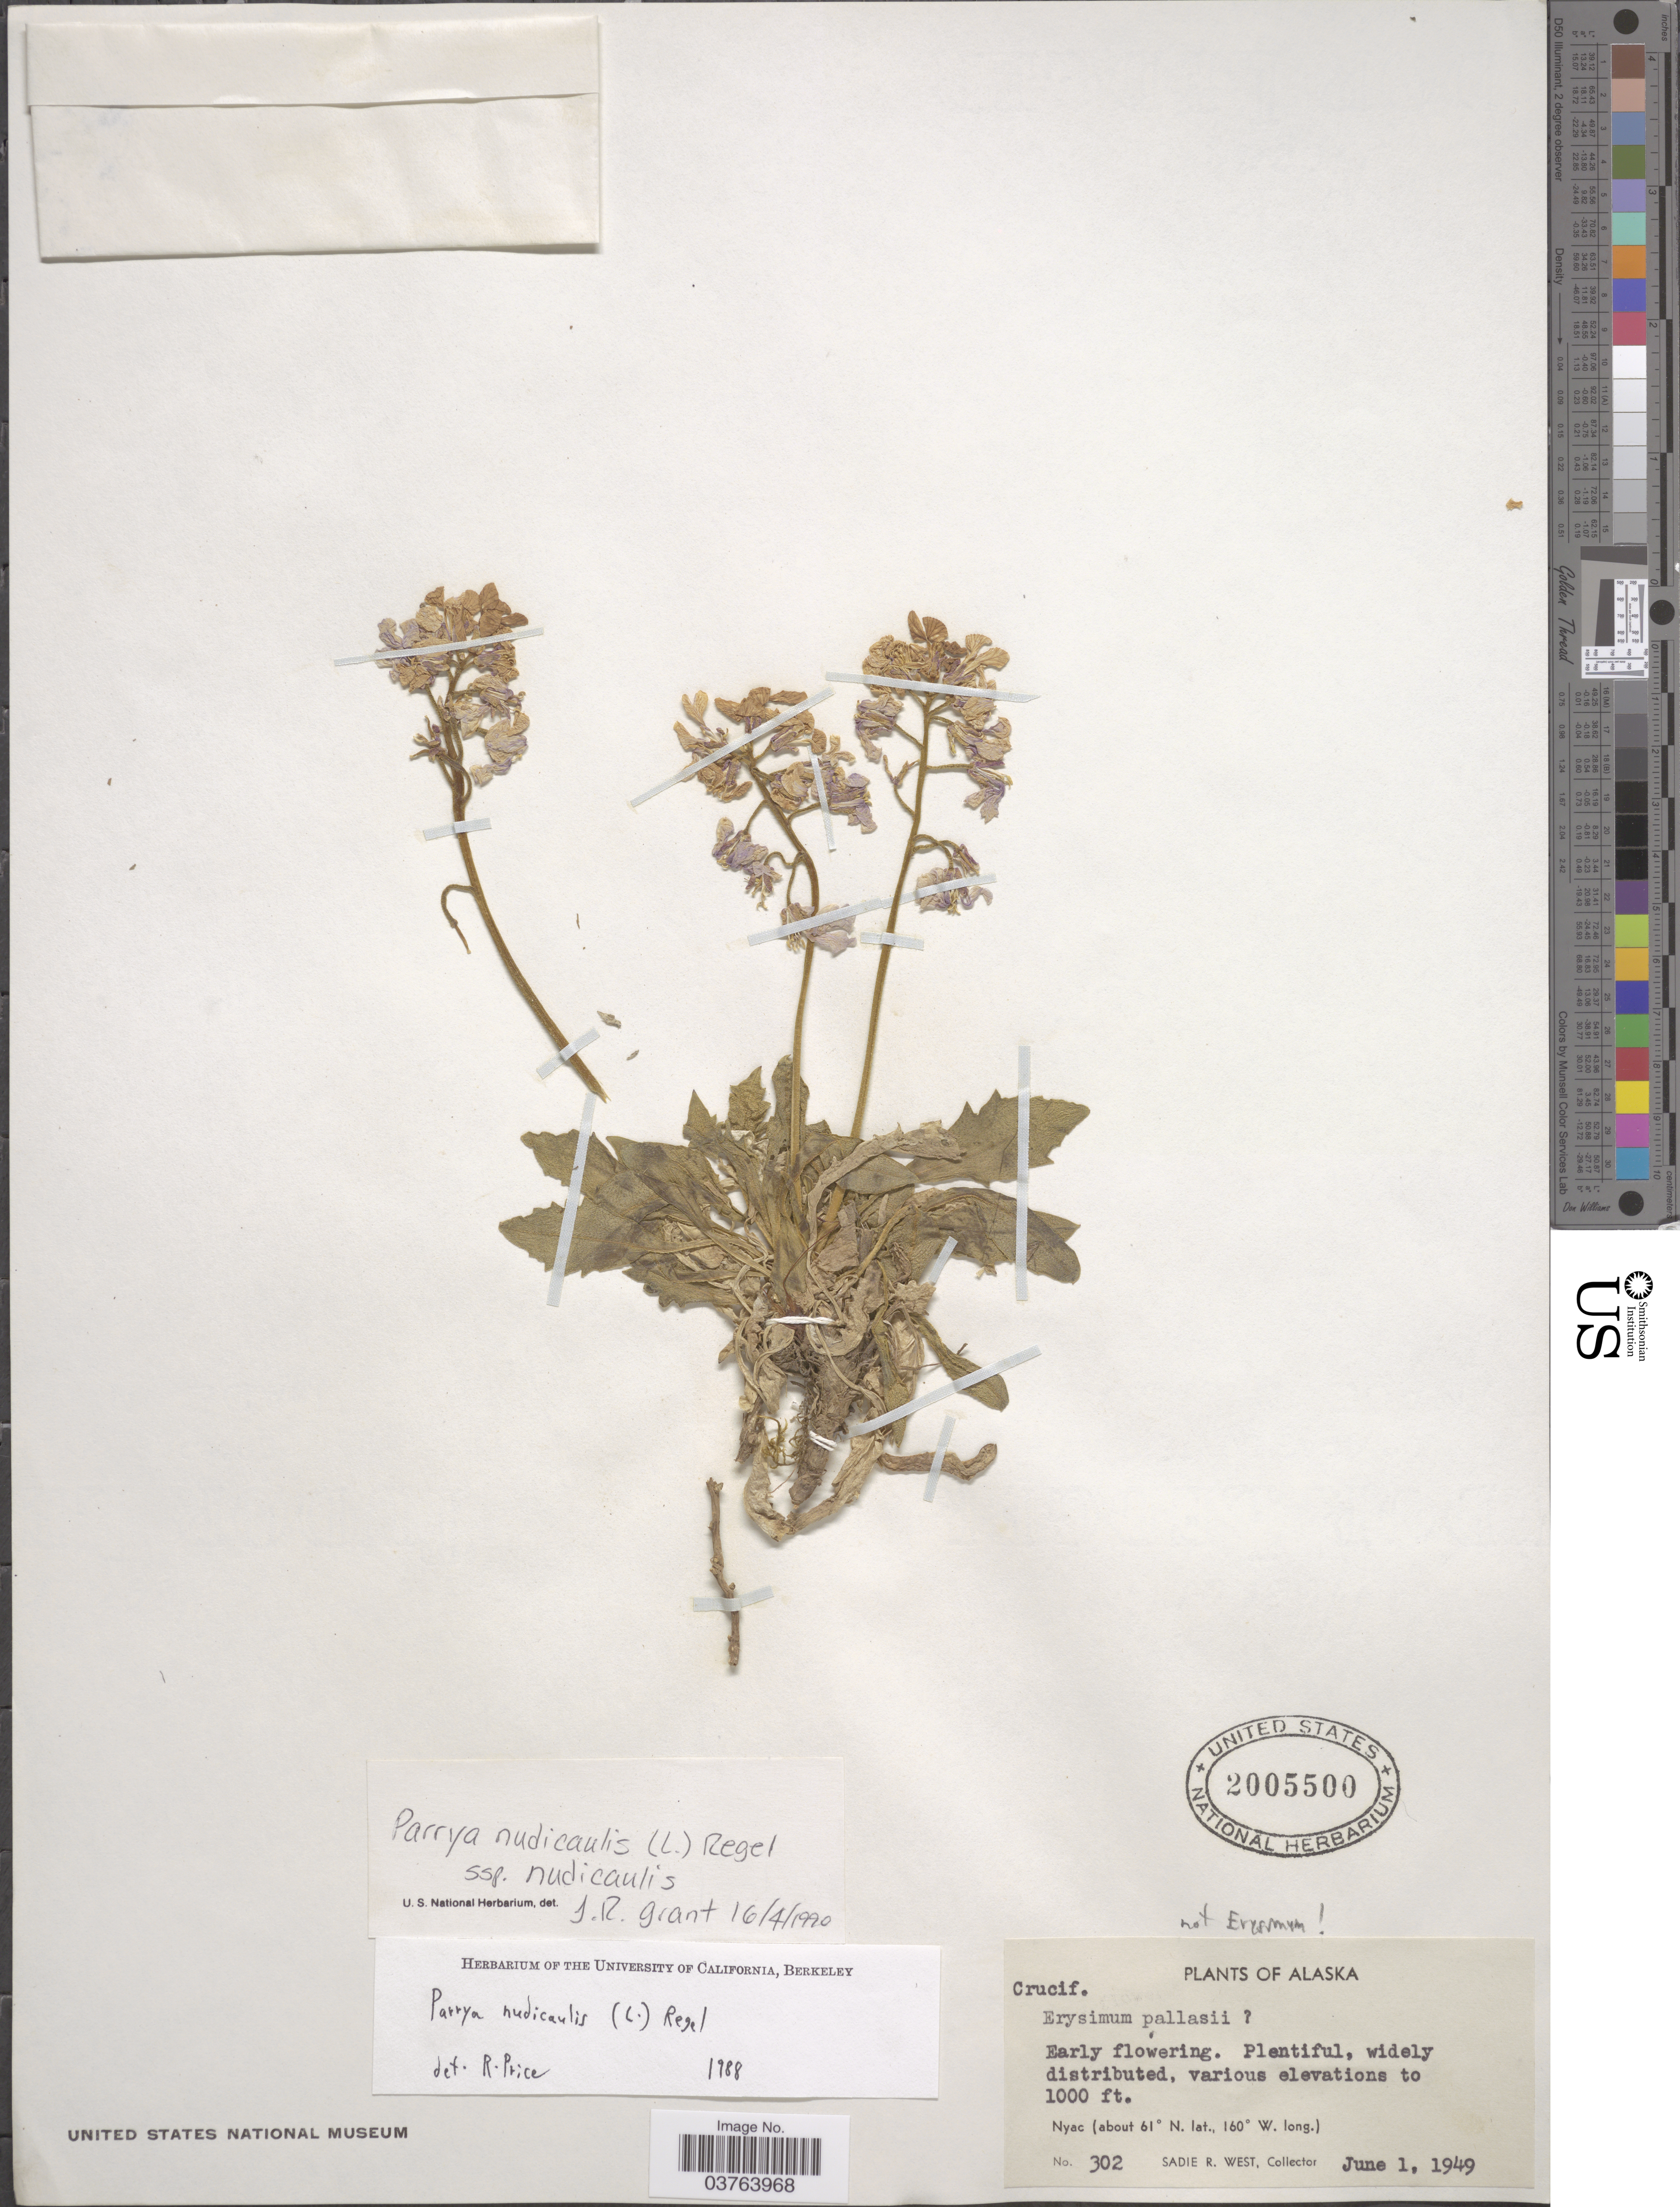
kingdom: Plantae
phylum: Tracheophyta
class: Magnoliopsida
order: Brassicales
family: Brassicaceae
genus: Parrya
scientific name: Parrya nudicaulis subsp. nudicaulis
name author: (L.) Regel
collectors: S. R. West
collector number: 302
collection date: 1949-06-01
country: United States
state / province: Alaska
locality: Nyac.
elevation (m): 305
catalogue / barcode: US 2005500